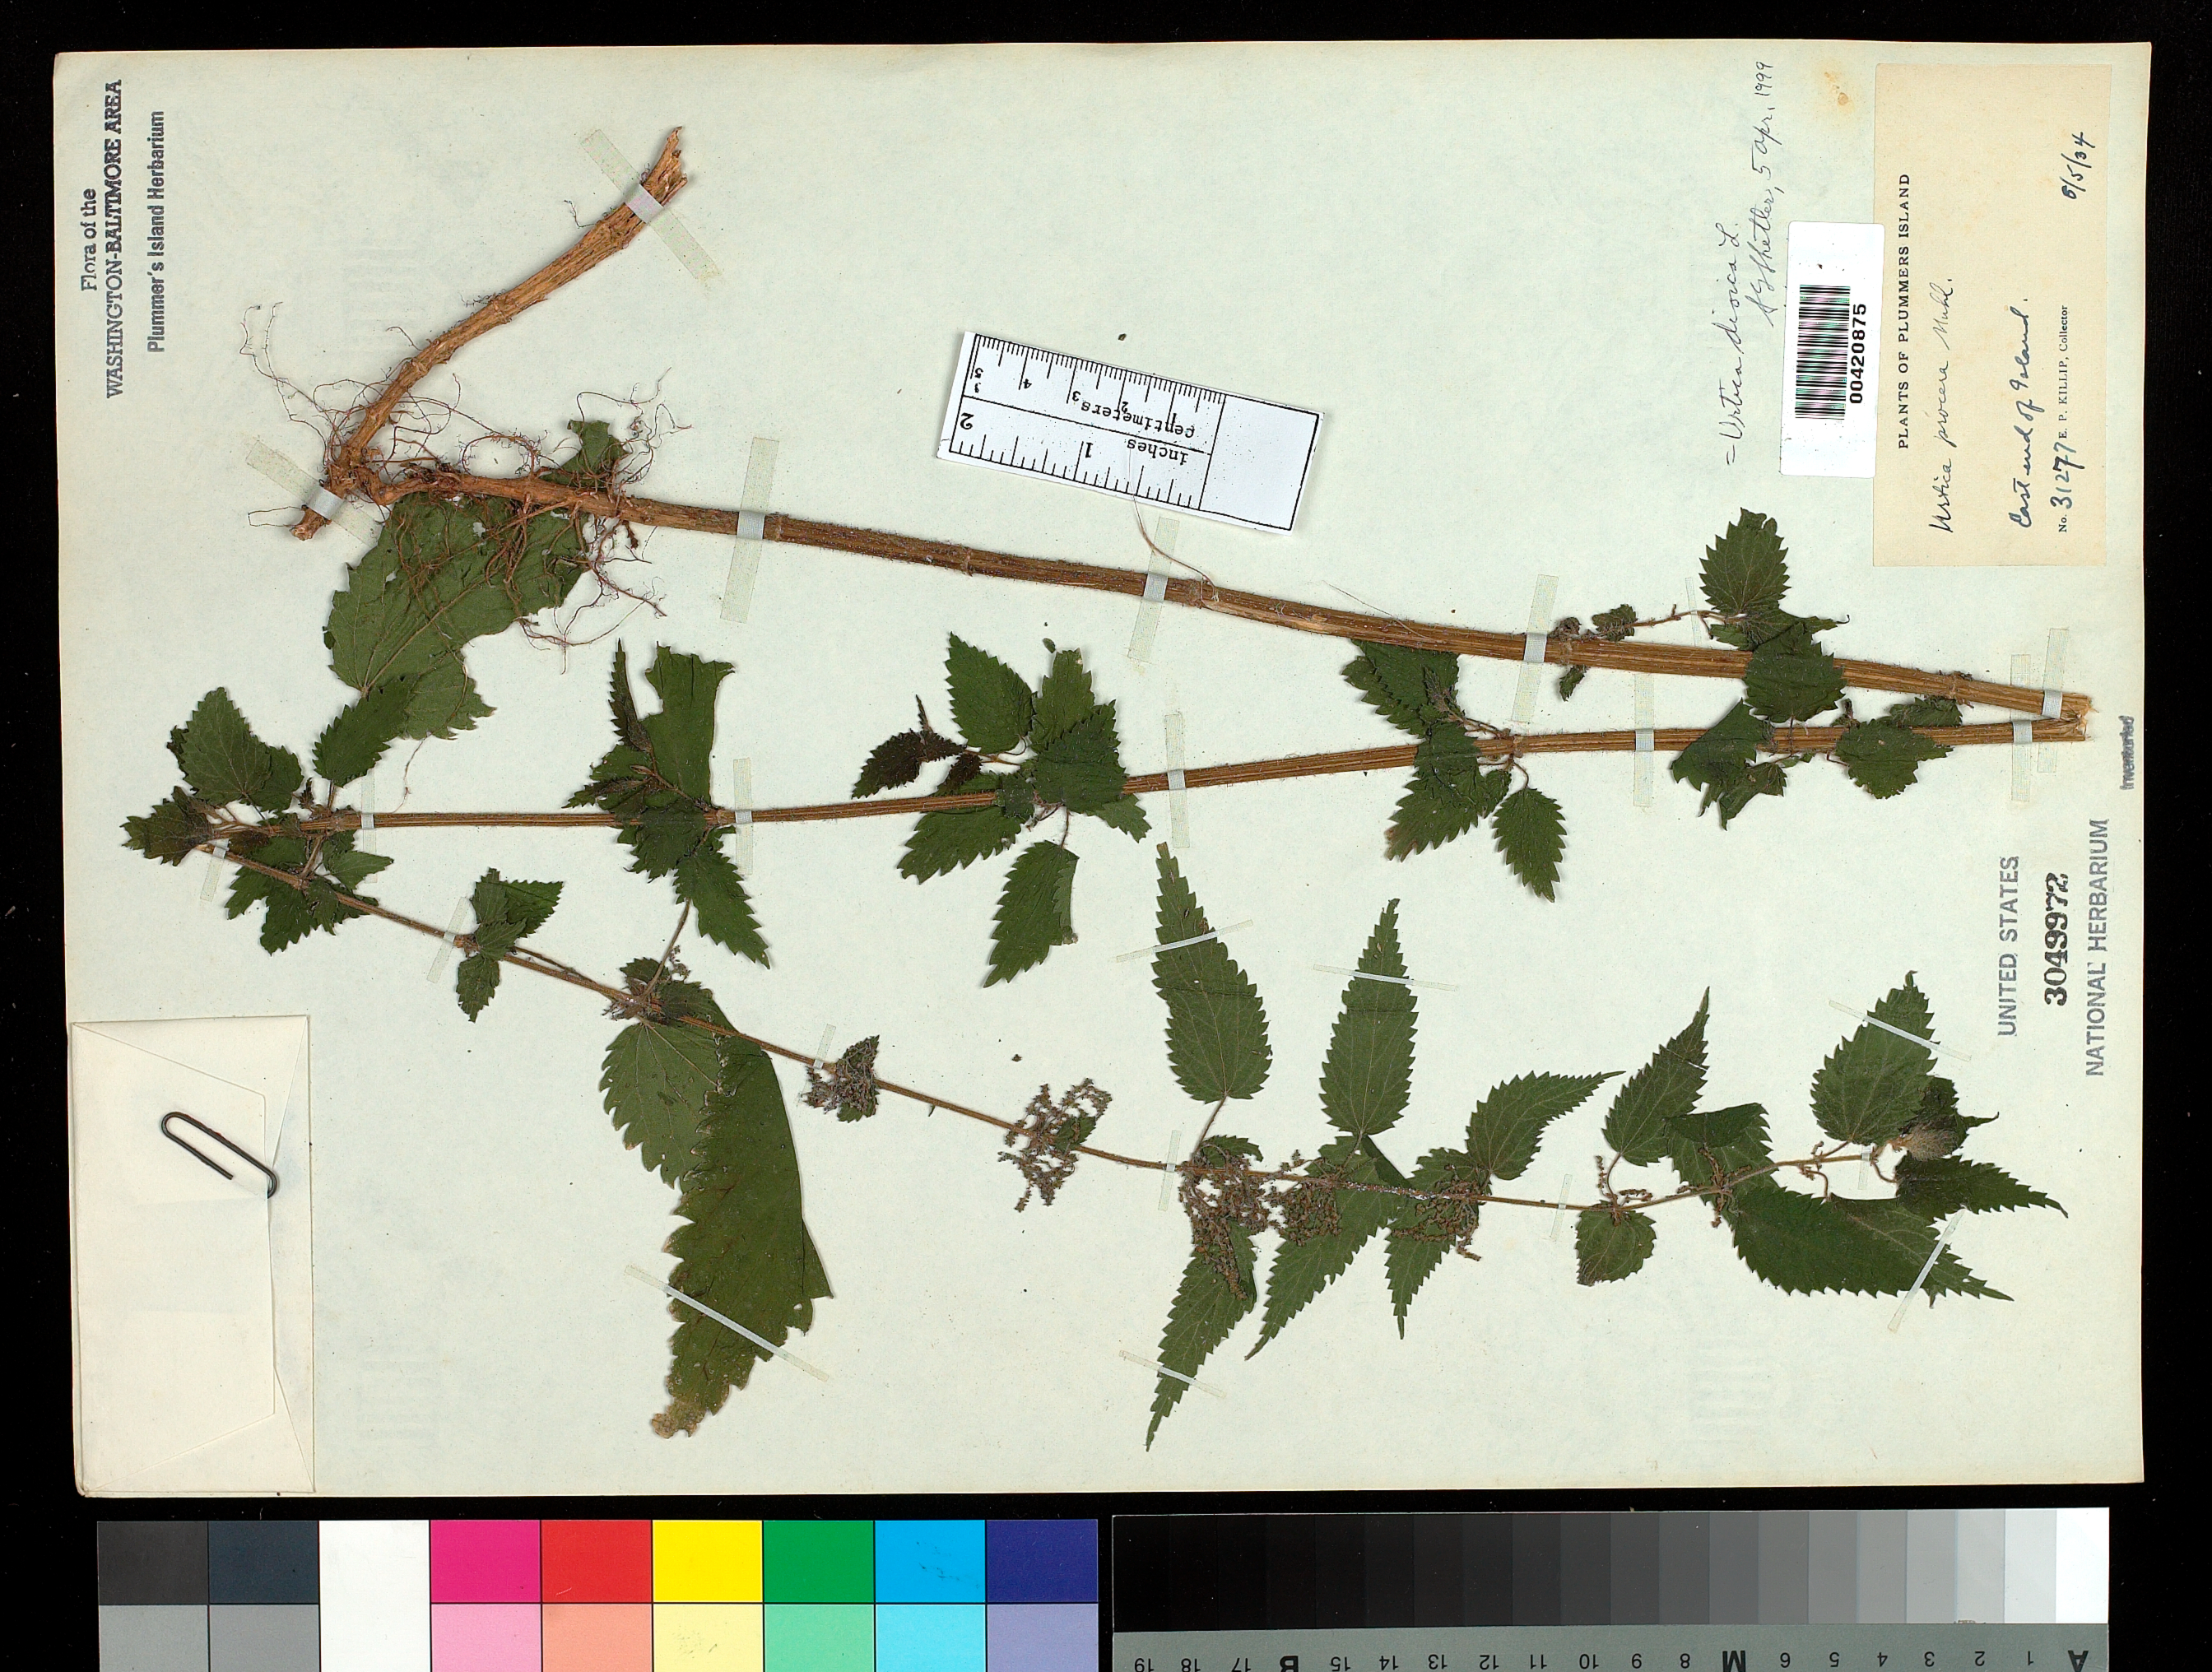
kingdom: Plantae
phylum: Tracheophyta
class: Magnoliopsida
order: Rosales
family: Urticaceae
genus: Urtica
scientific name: Urtica dioica subsp. gracilis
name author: L.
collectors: E. P. Killip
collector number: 31277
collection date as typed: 05 Aug 1934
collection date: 1934-08-05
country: United States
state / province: Maryland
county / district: Montgomery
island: Plummers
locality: Plummers Island; east end of Island C. & O. Canal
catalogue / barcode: US 3049972